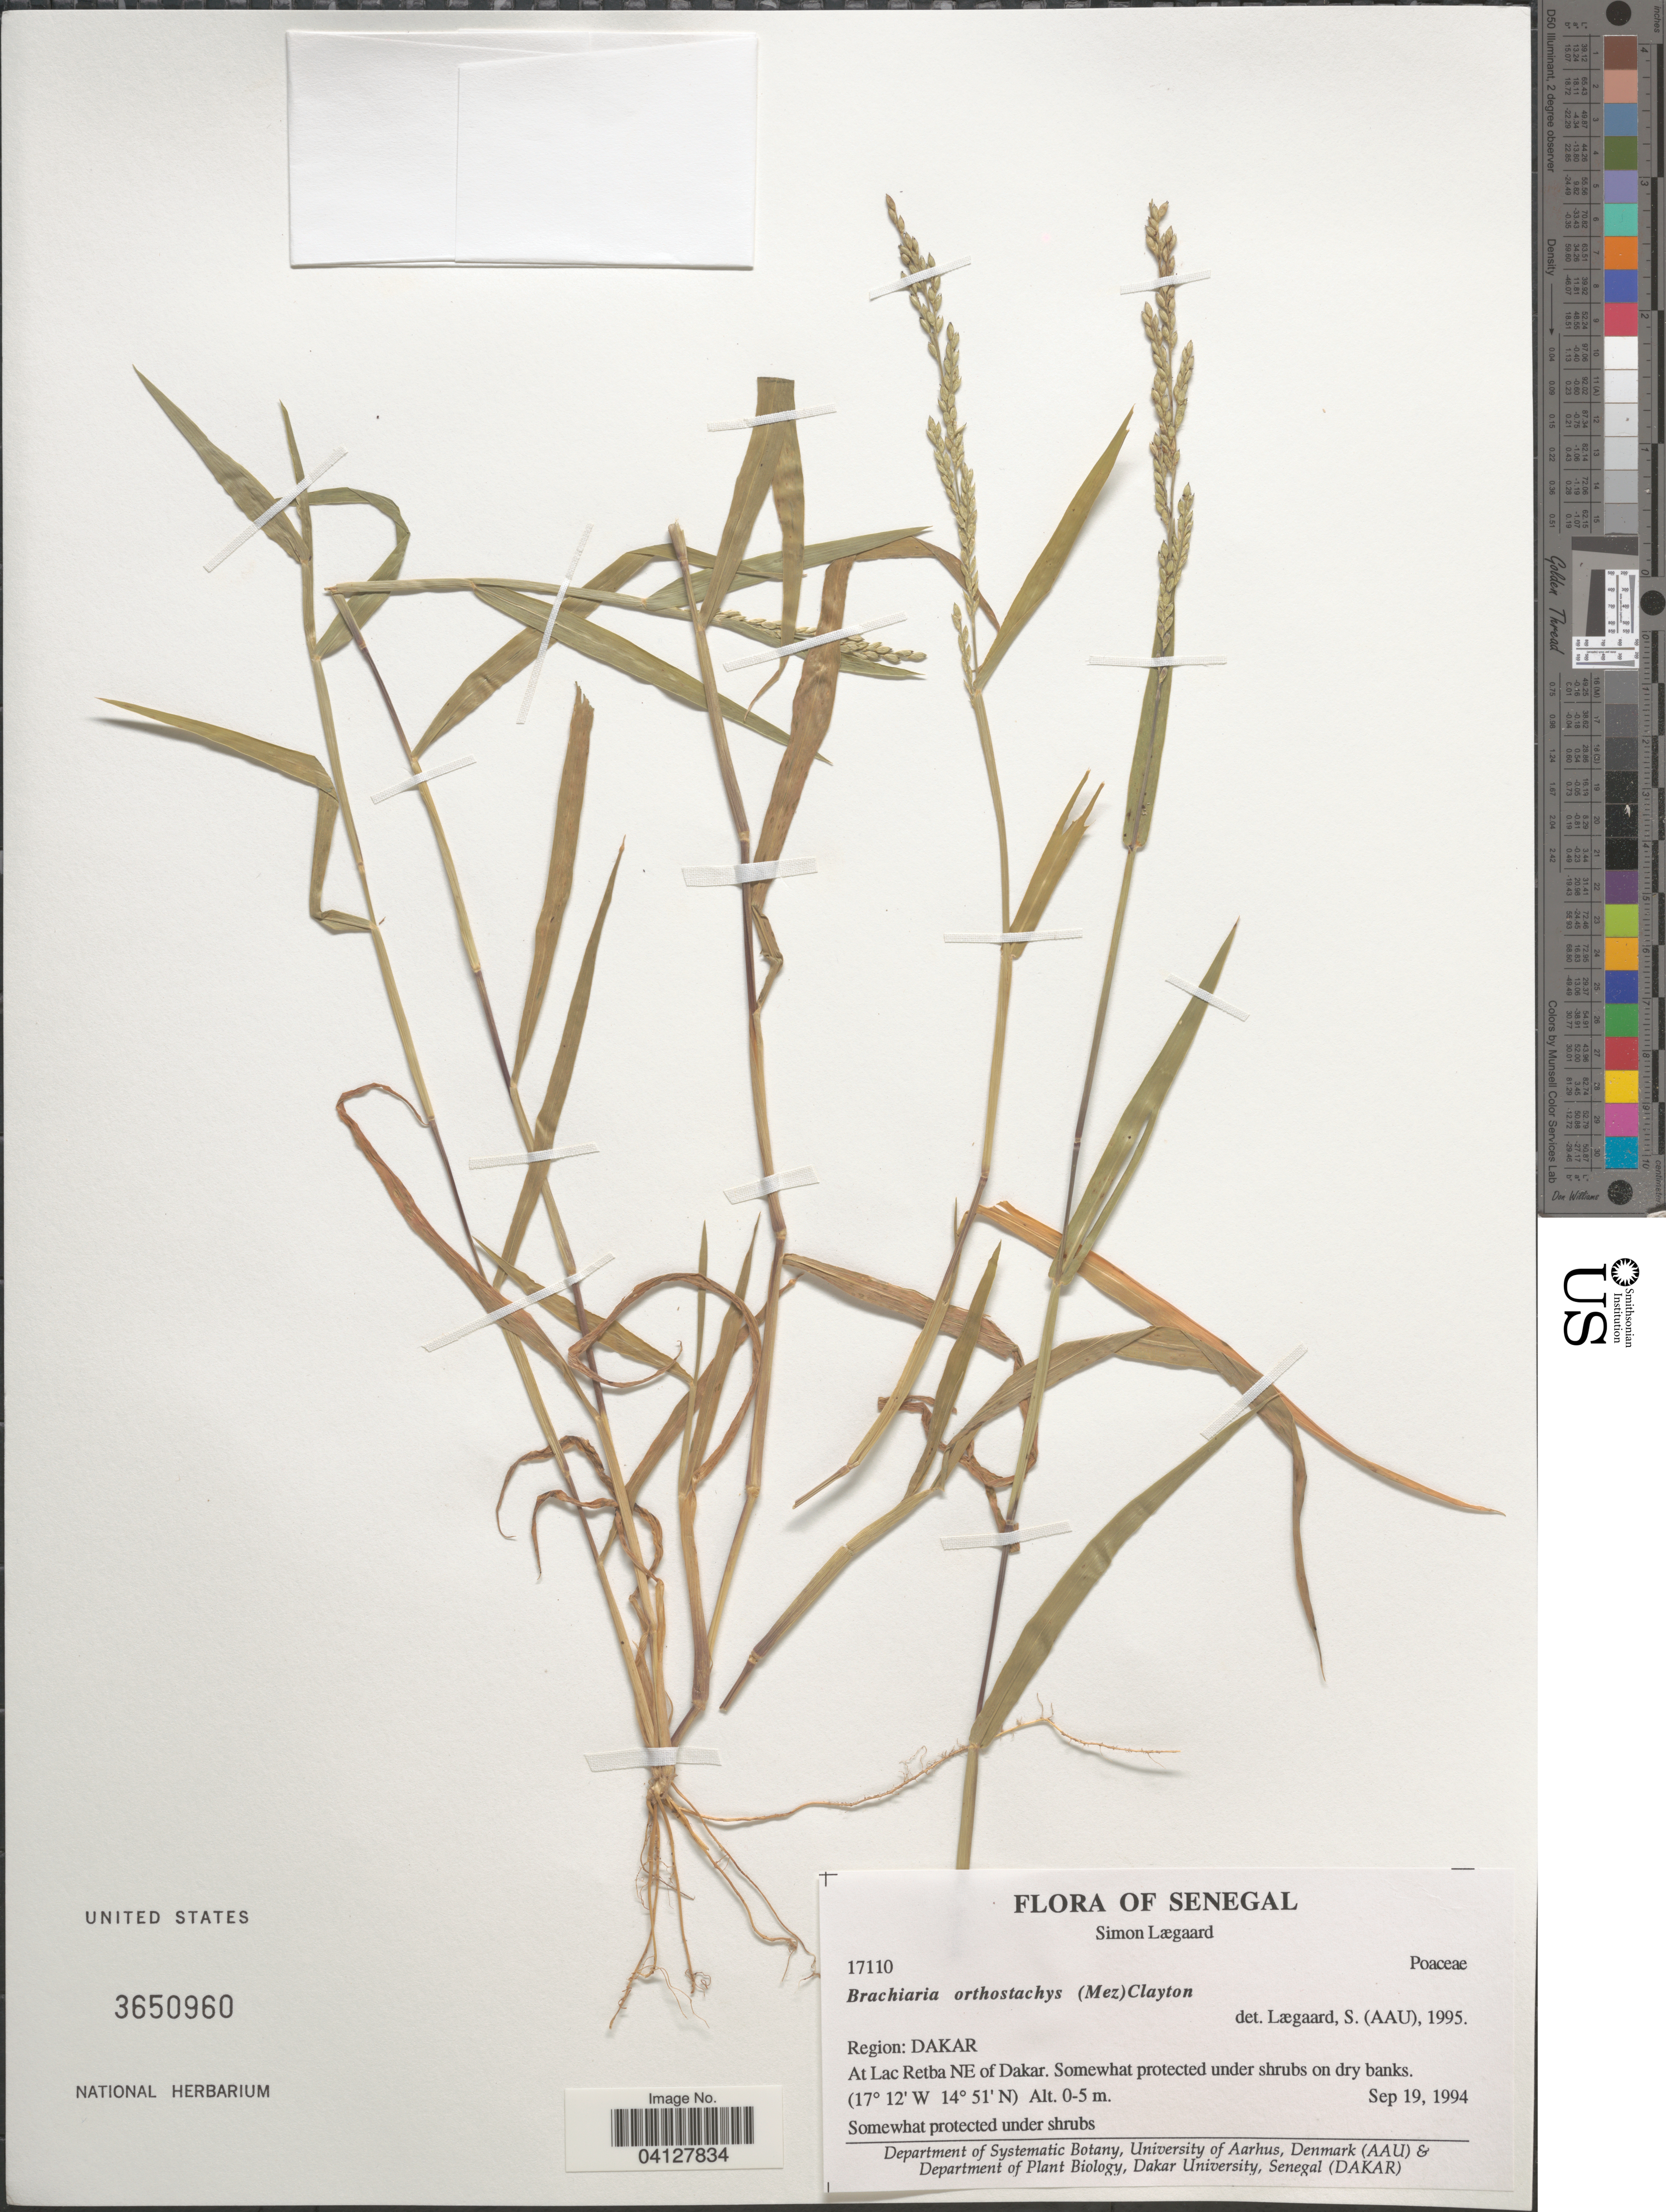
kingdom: Plantae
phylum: Tracheophyta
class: Liliopsida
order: Poales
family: Poaceae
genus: Brachiaria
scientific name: Brachiaria orthostachys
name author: (Mez) Clayton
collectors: S. Lægaard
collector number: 17110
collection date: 1994-09-19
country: Senegal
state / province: Dakar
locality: Region: Dakar. At Lac Retba NE of Dakar.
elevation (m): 0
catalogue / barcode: US 3650960